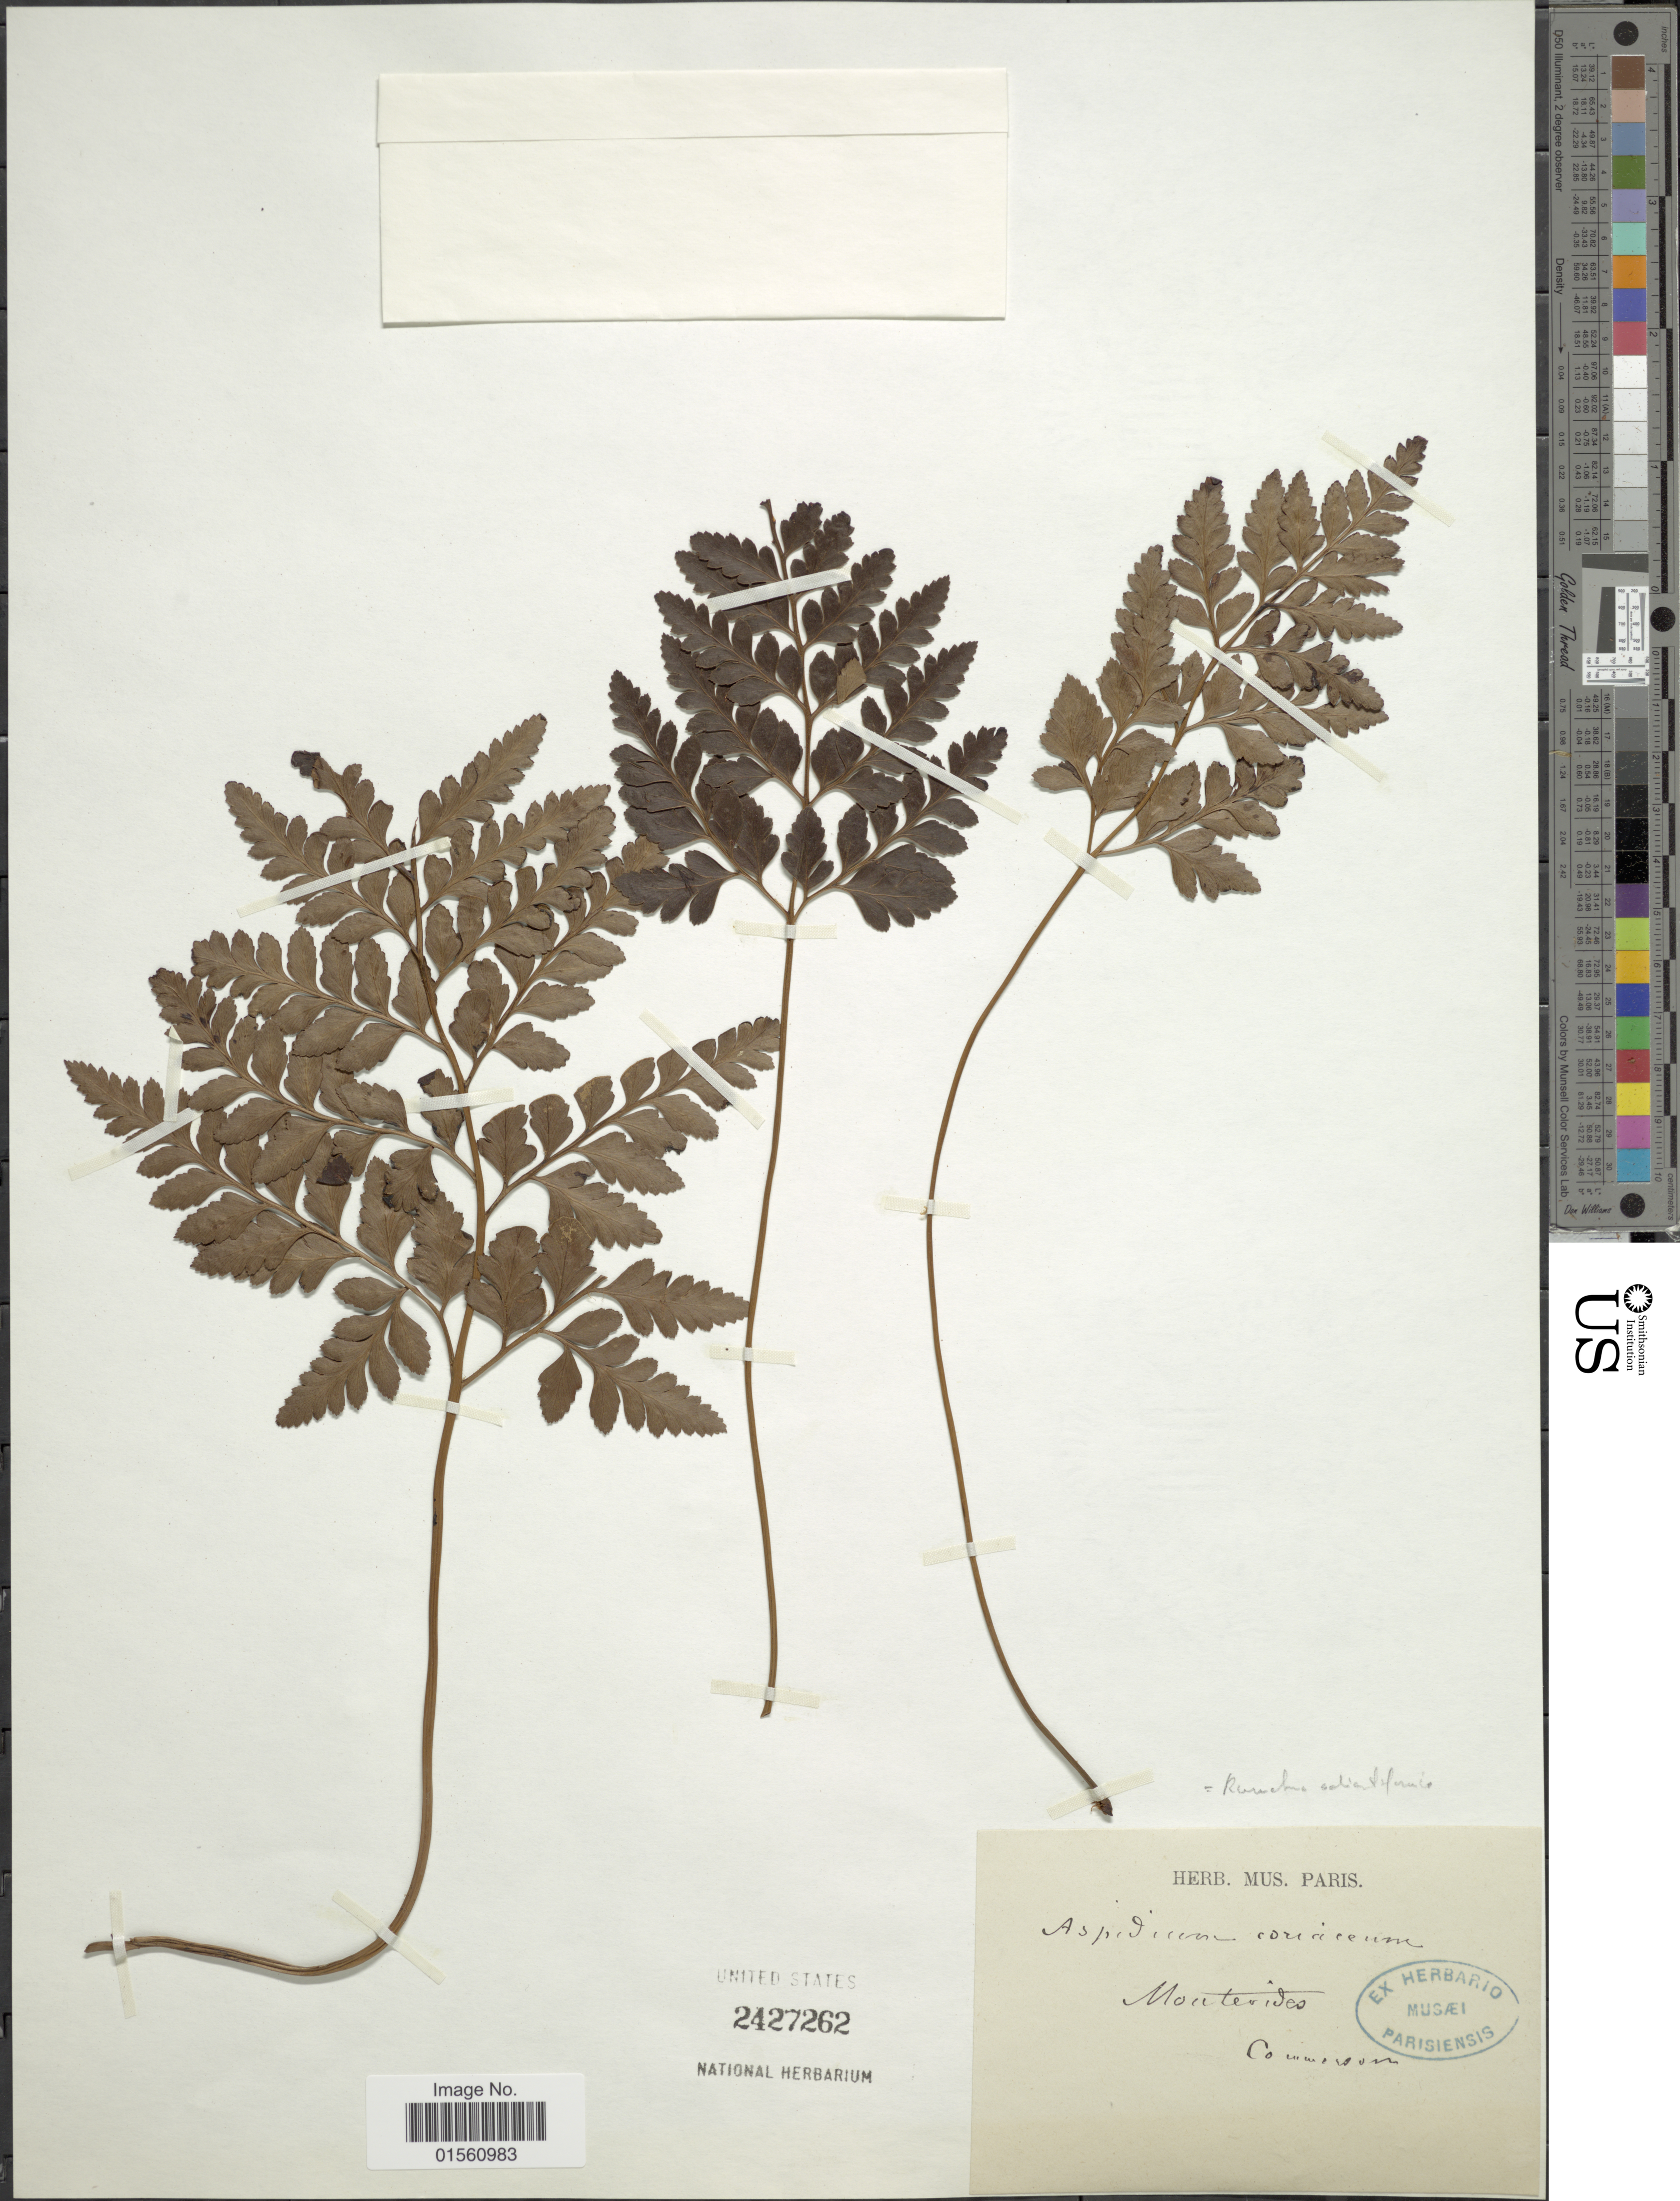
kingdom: Plantae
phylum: Tracheophyta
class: Polypodiopsida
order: Polypodiales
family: Dryopteridaceae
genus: Rumohra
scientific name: Rumohra adiantiformis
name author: (G. Forst.) Ching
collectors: ex herb. Mus. Paris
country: Uruguay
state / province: Montevideo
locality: Montevideo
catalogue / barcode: US 2427262